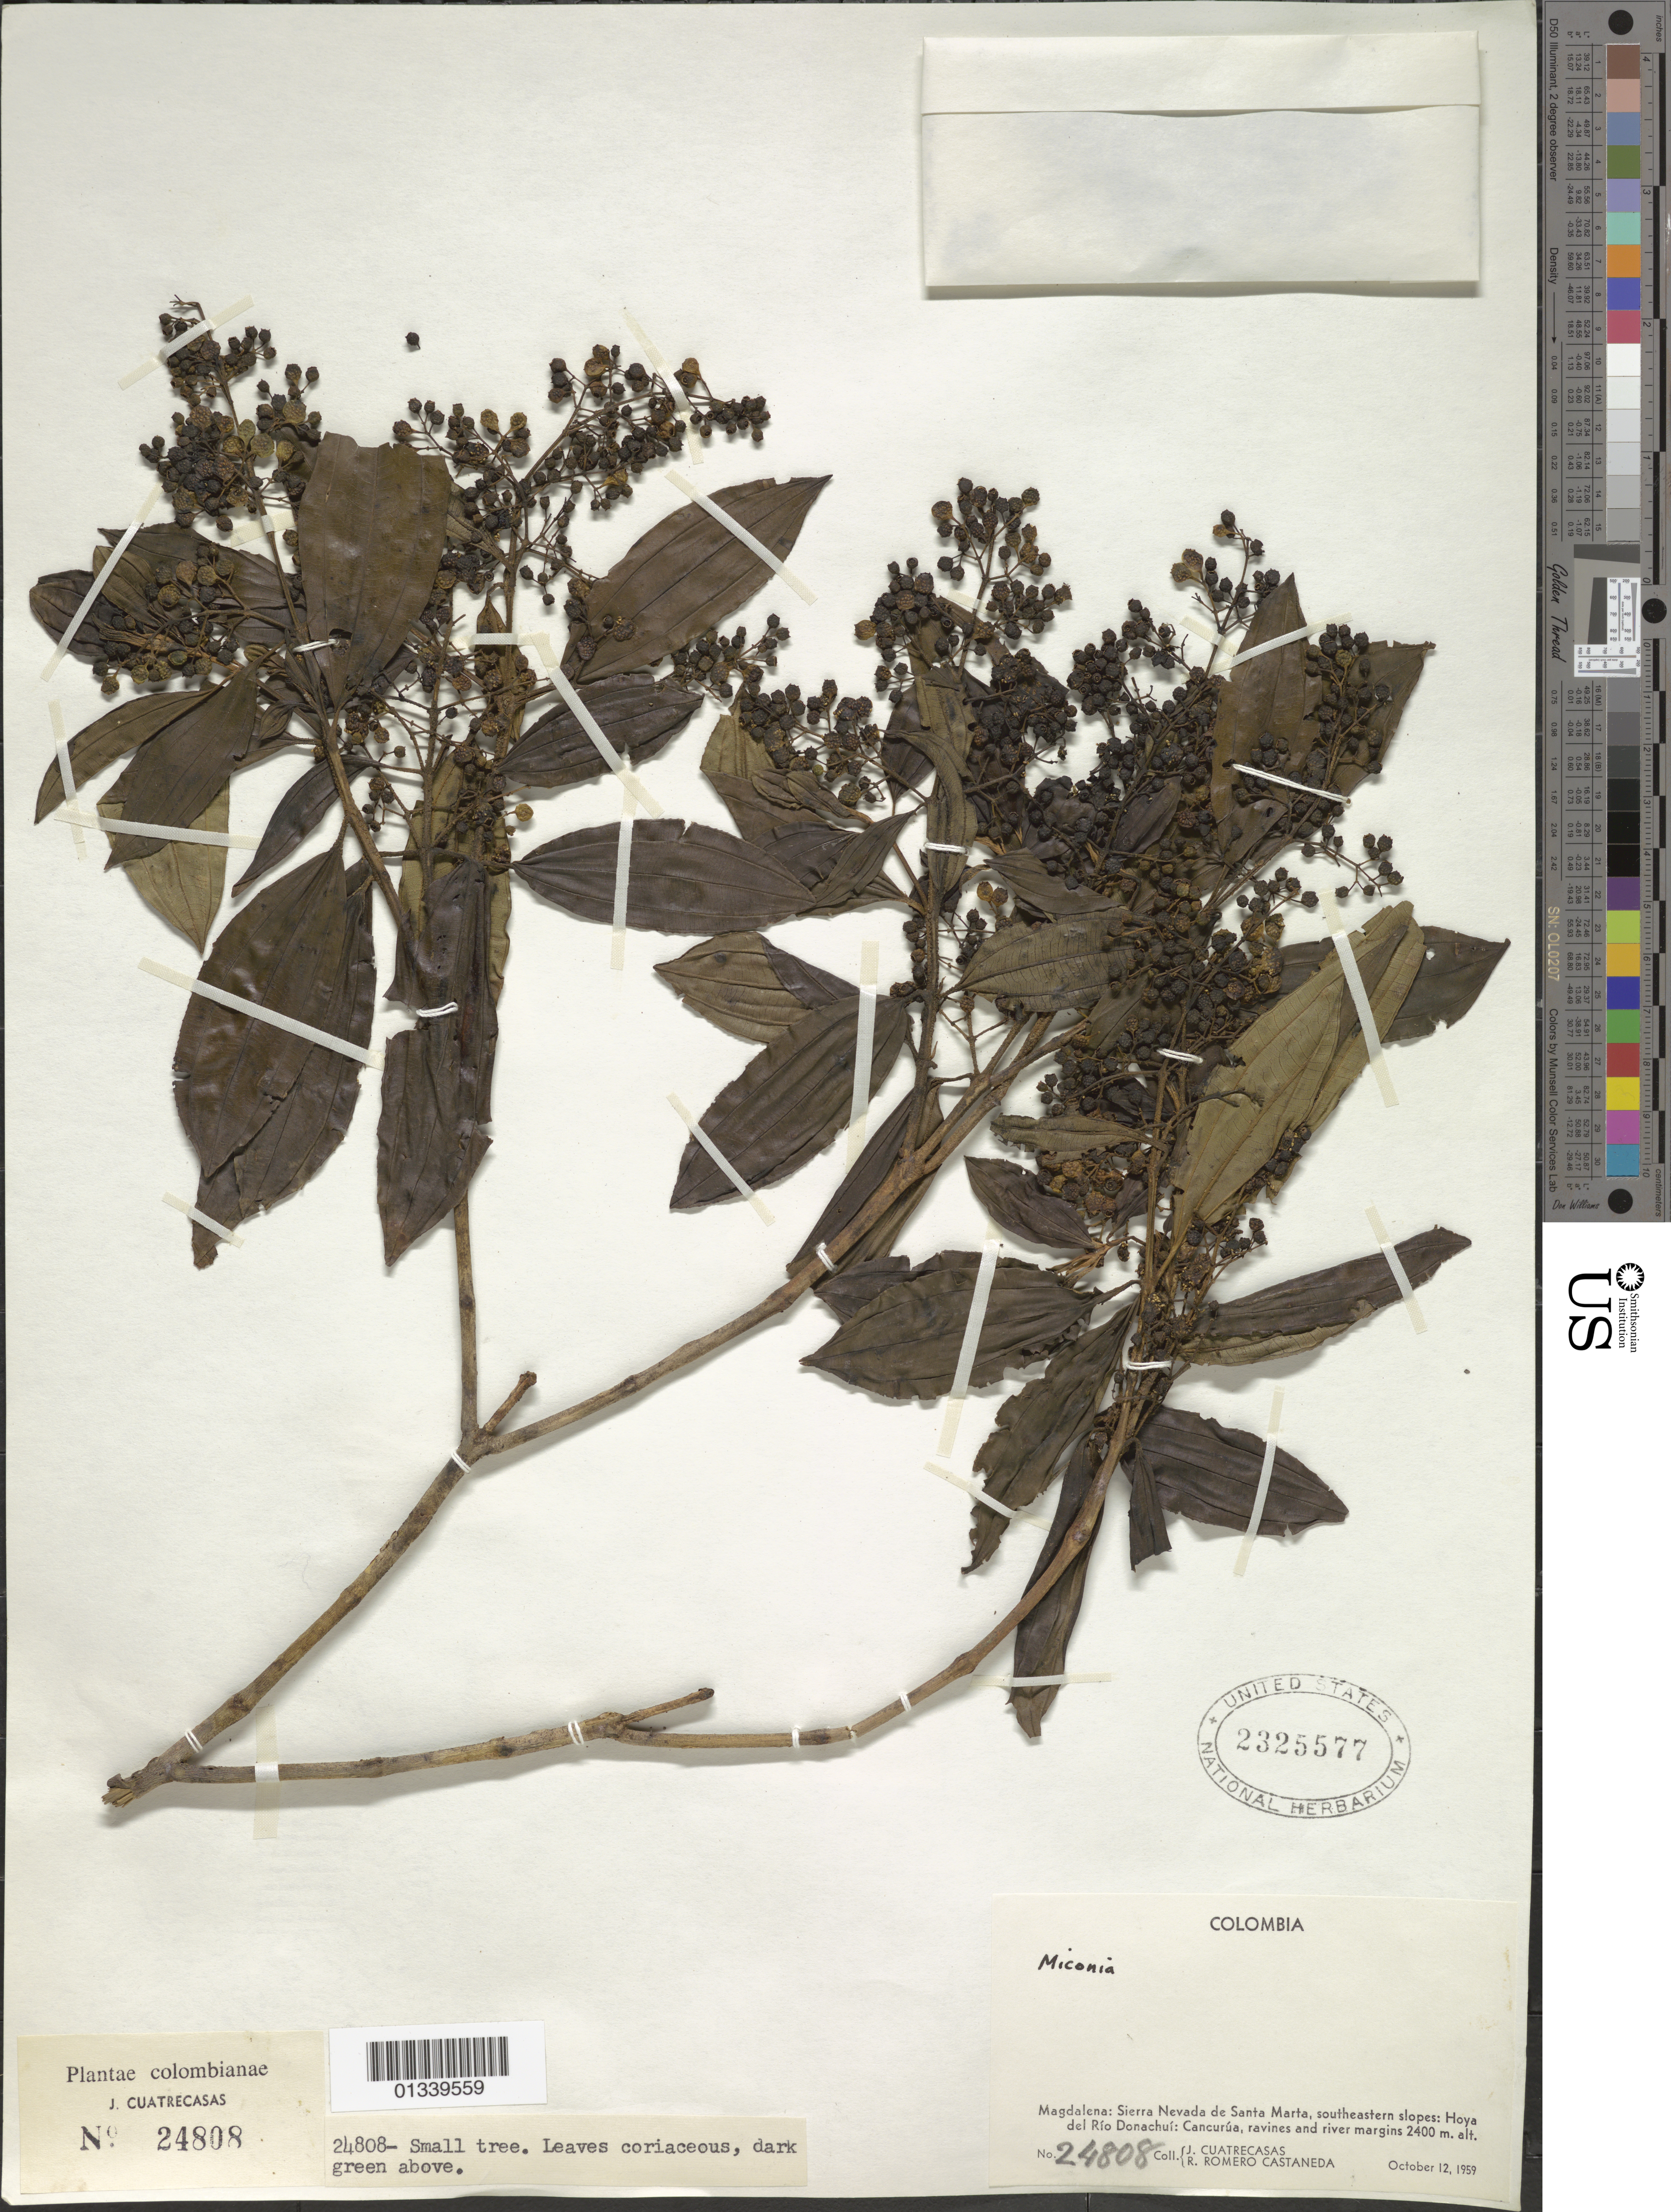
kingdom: Plantae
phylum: Tracheophyta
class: Magnoliopsida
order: Myrtales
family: Melastomataceae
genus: Miconia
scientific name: Miconia sp.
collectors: J. Cuatrecasas & R. Romero Castañeda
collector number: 24808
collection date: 1959-10-12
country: Colombia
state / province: Magdalena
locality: Sierra Nevada de Santa Marta, southeastern slopes; Hoya del Rio Donachui: Cancurua.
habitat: Ravines and river magins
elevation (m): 2400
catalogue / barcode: US 2325577